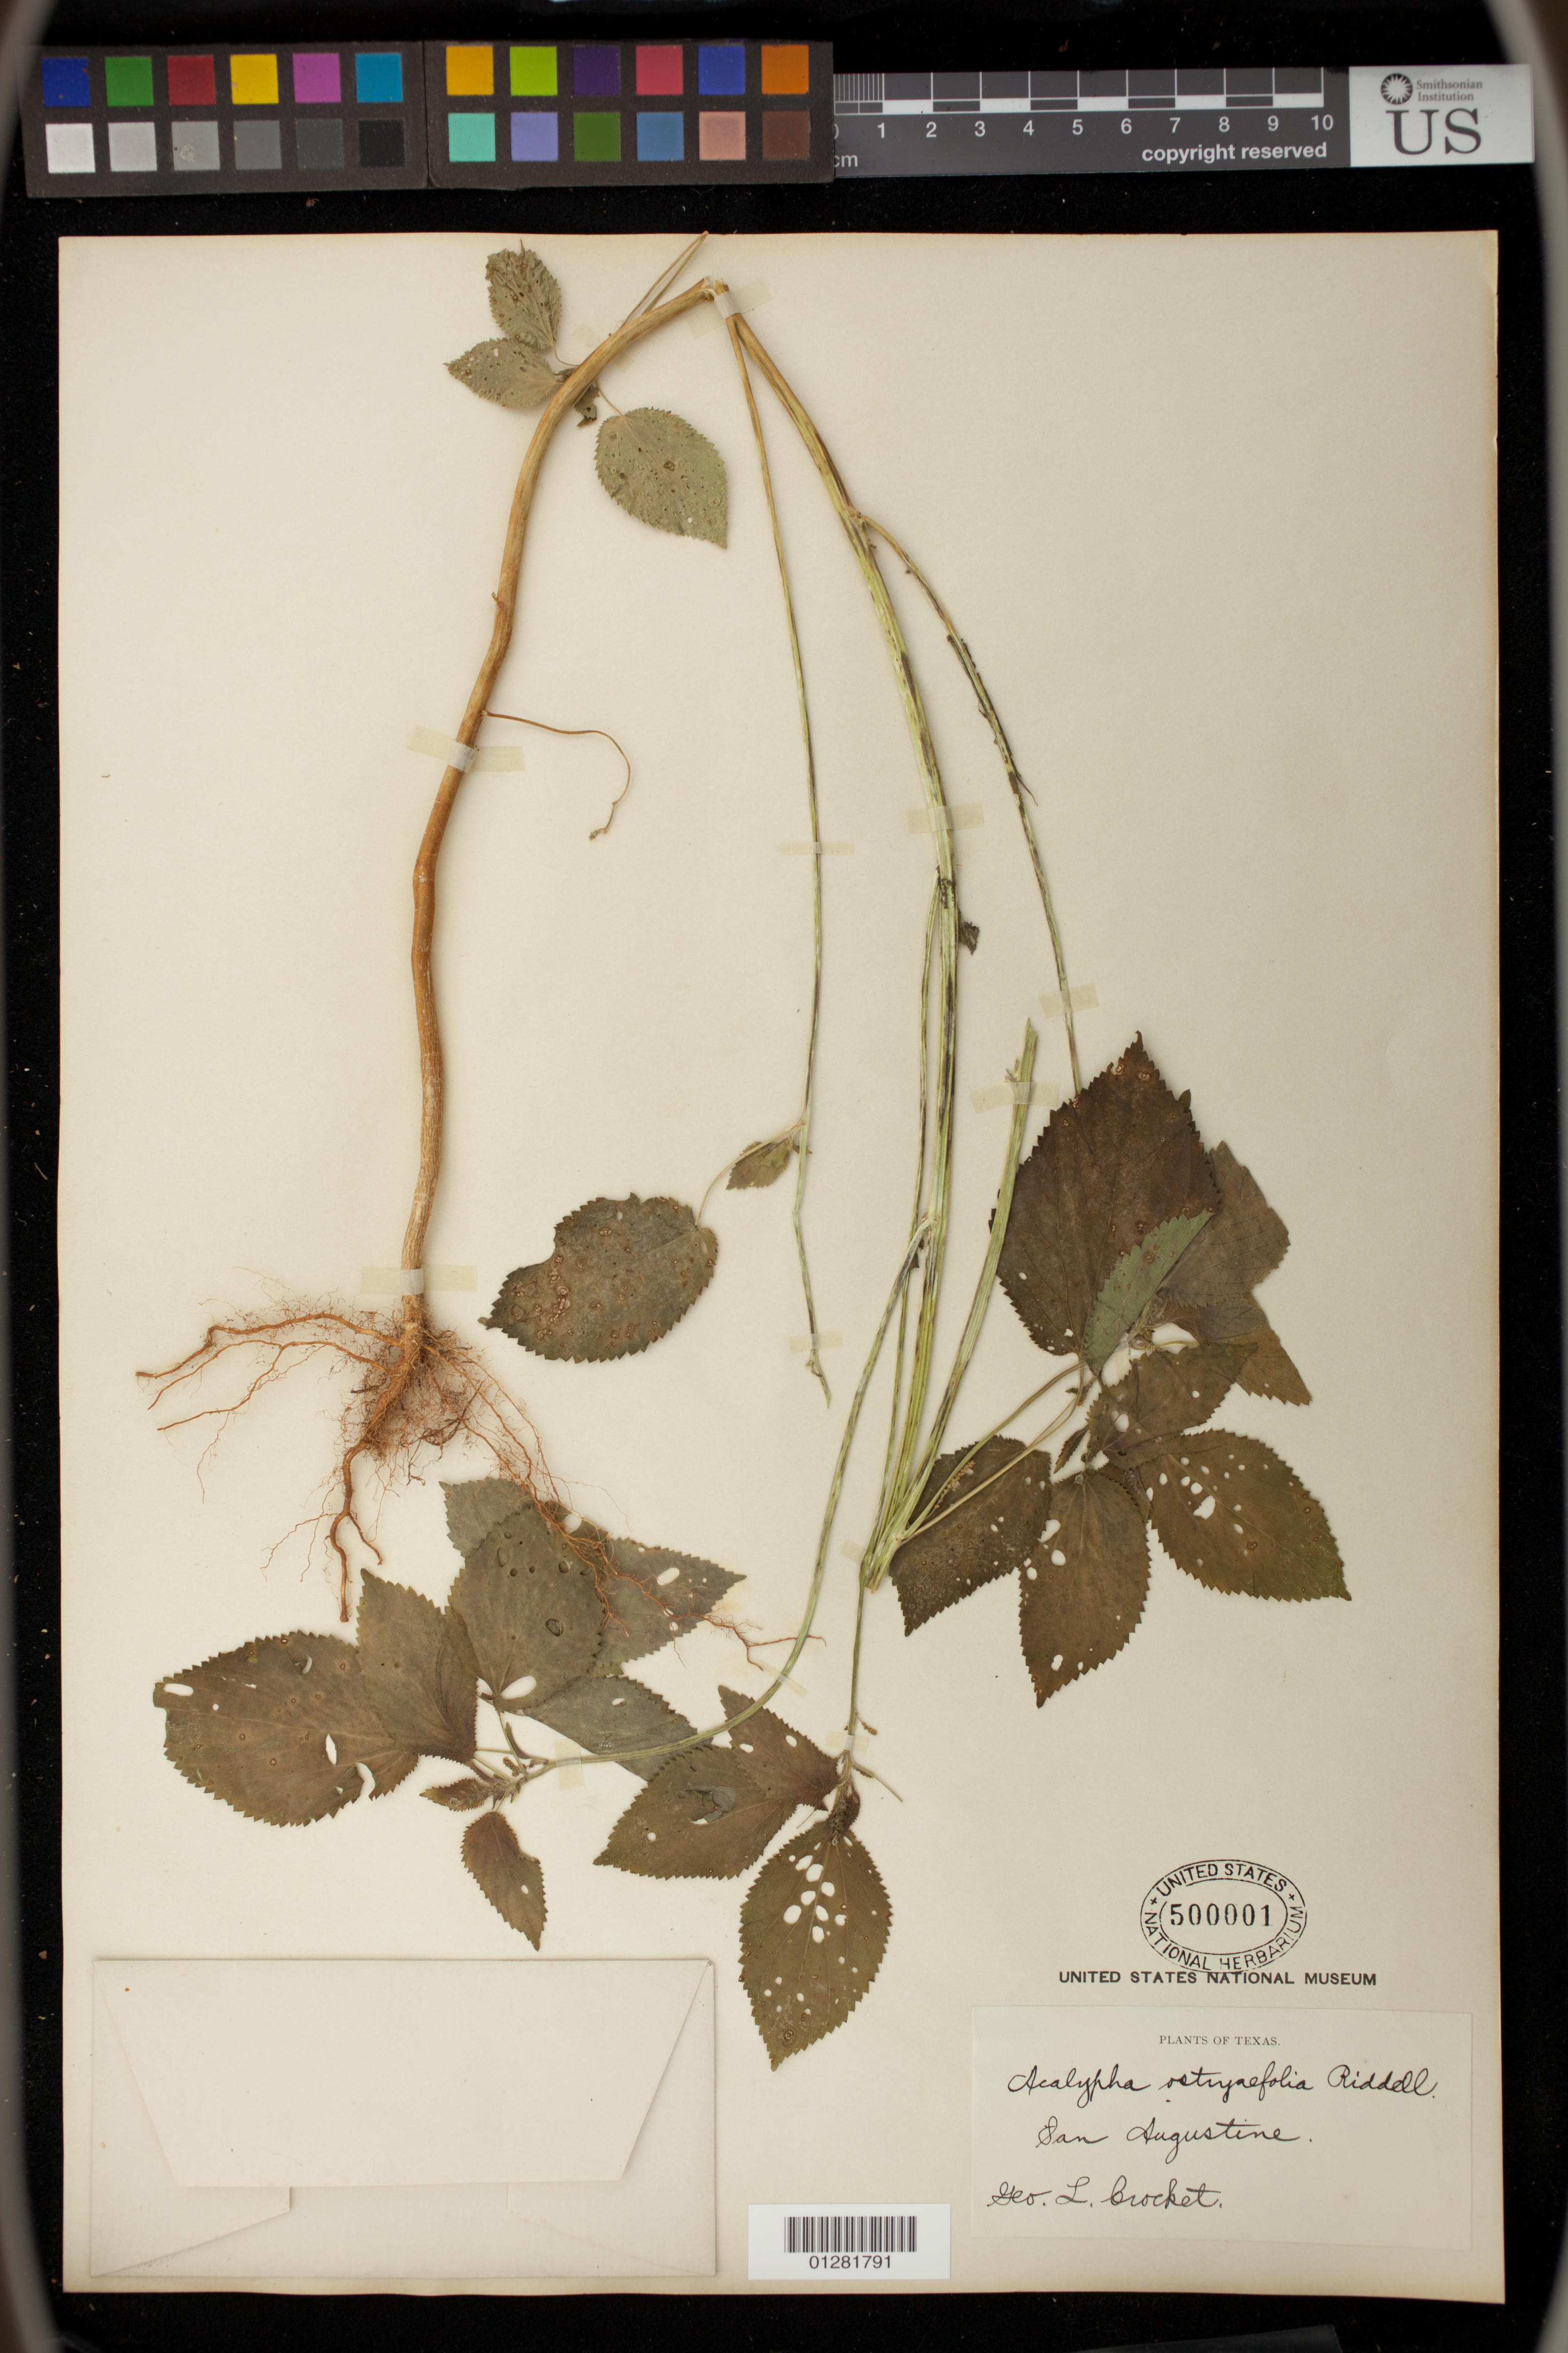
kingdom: Plantae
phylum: Tracheophyta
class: Magnoliopsida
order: Malpighiales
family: Euphorbiaceae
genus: Acalypha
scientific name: Acalypha ostryifolia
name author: Ridd.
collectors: G. Crocket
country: United States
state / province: Texas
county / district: San Augustine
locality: San Augustine.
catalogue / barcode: US 500001